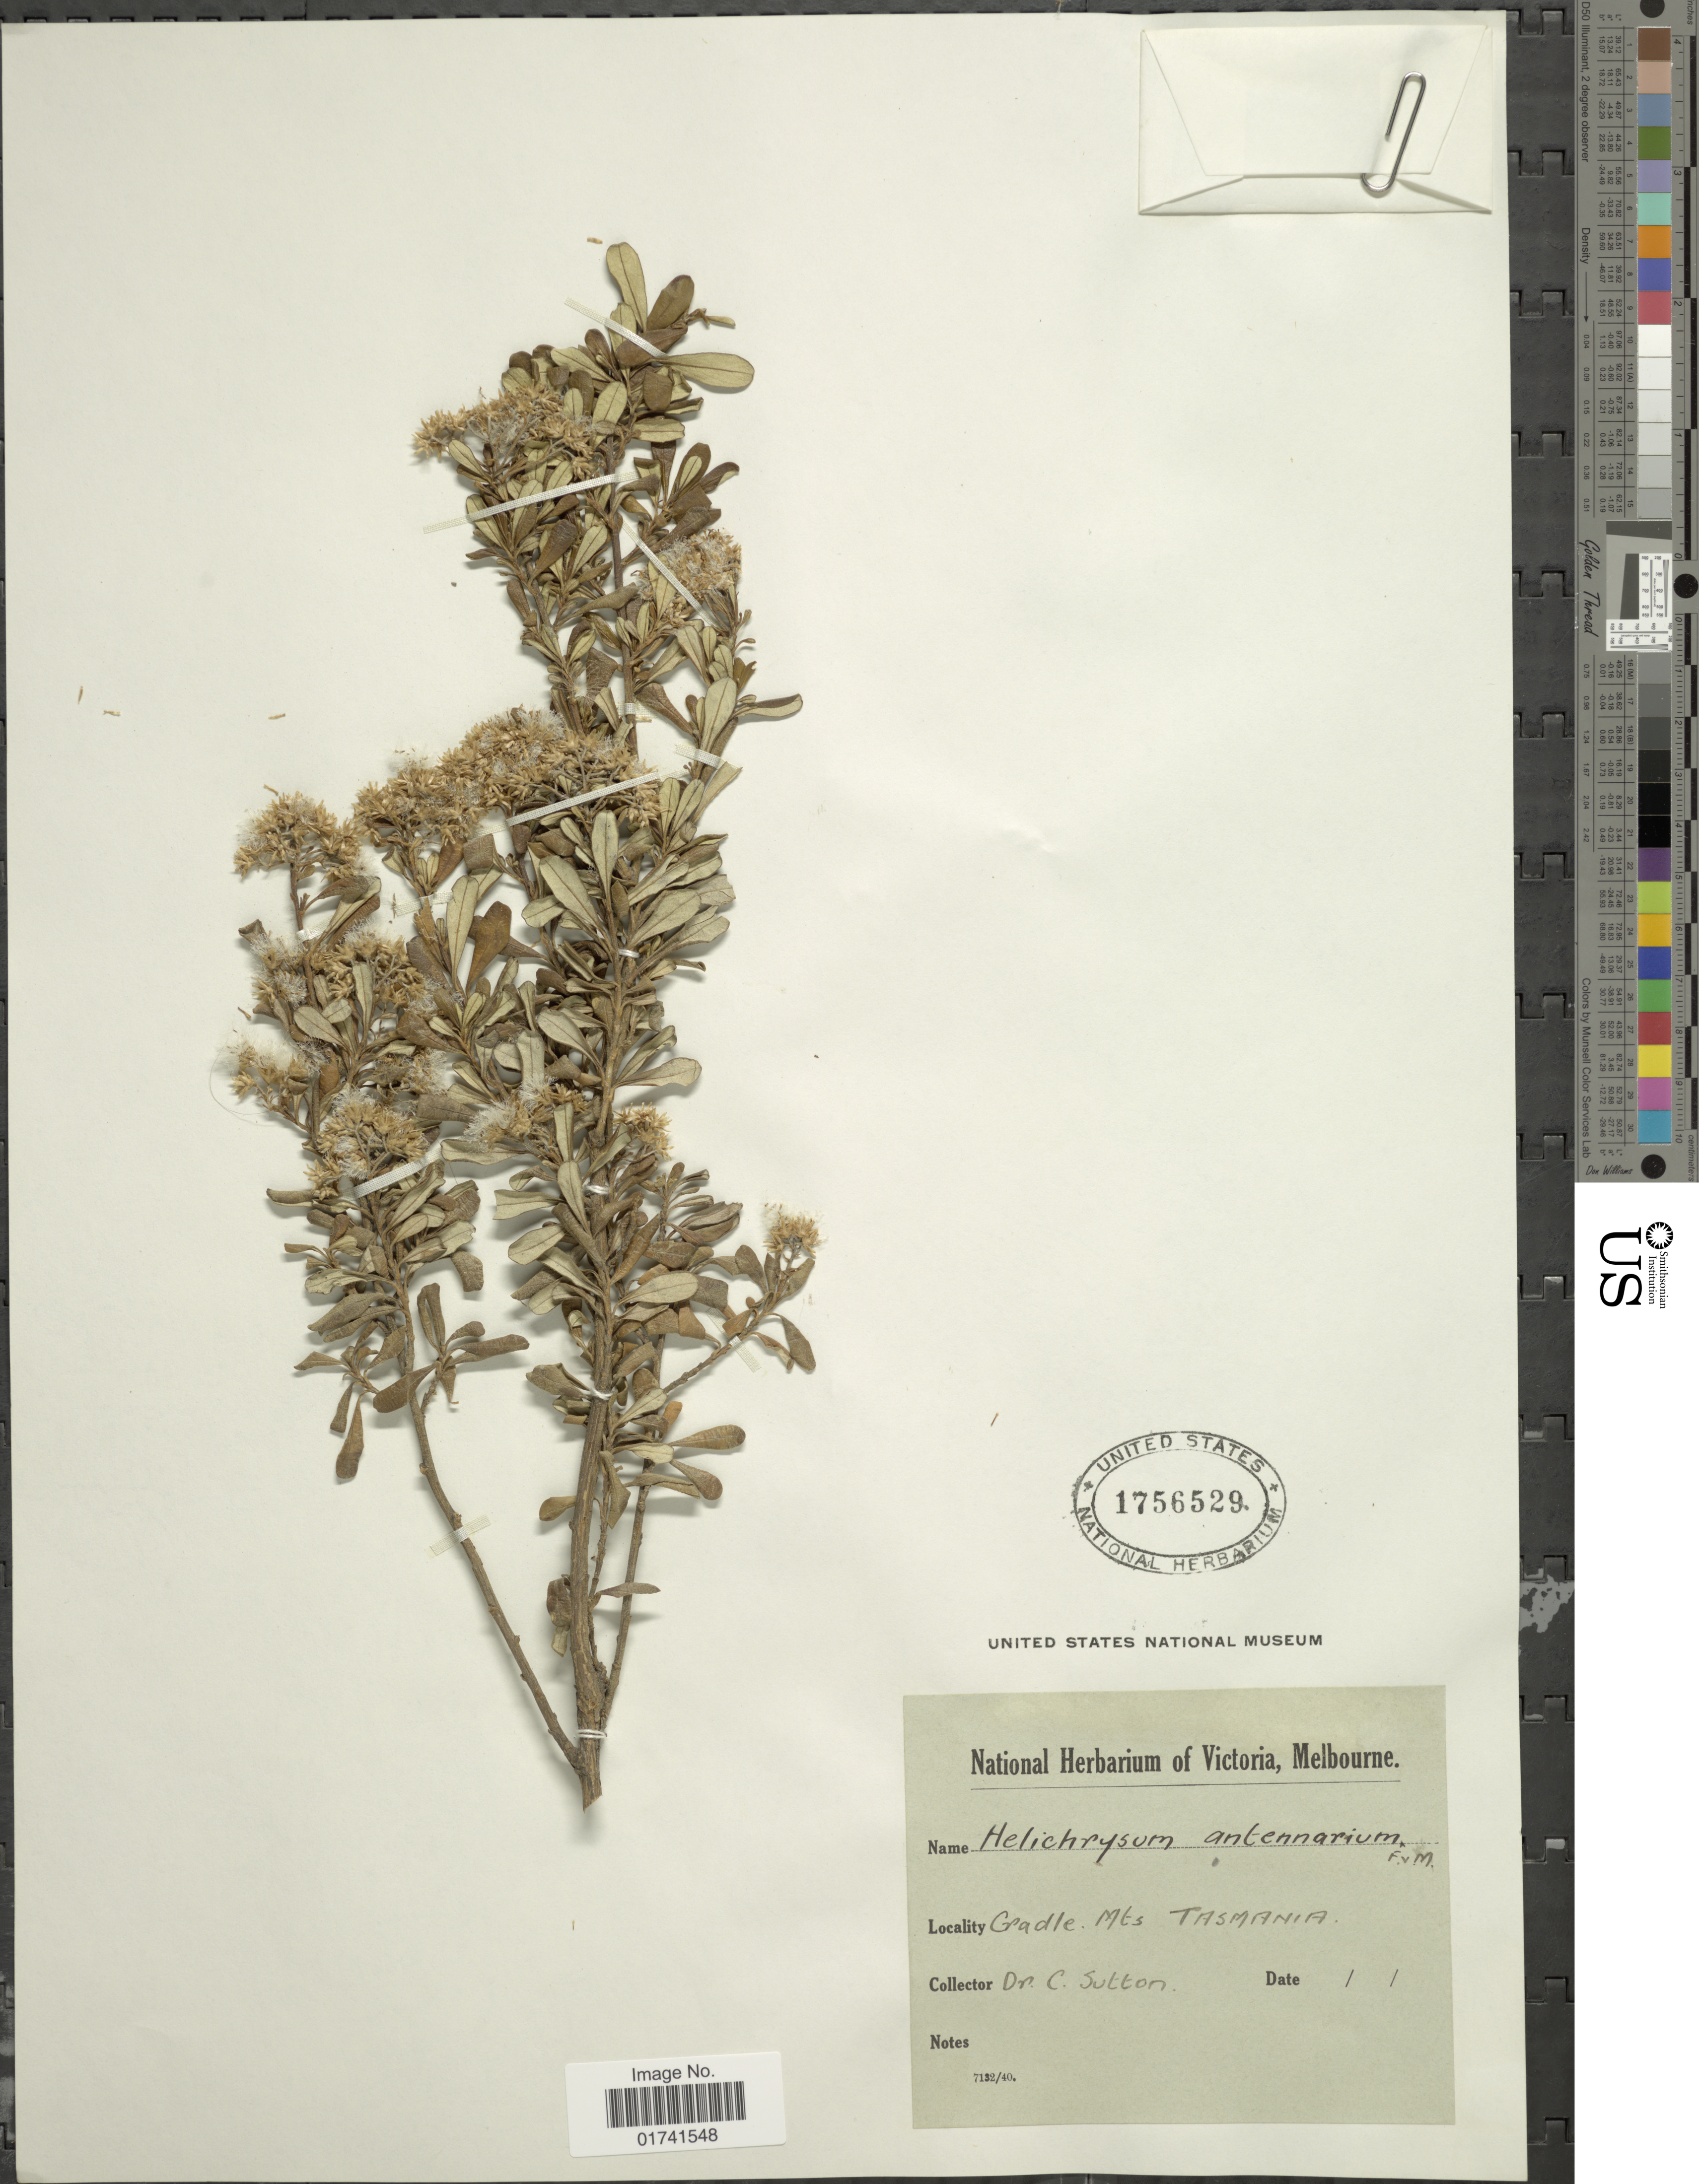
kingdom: Plantae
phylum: Tracheophyta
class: Magnoliopsida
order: Asterales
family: Asteraceae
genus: Ozothamnus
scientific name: Ozothamnus antennaria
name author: (DC.) Hook. f.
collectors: C. Sutton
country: Australia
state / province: Tasmania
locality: Gradle Mts.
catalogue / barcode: US 1756529